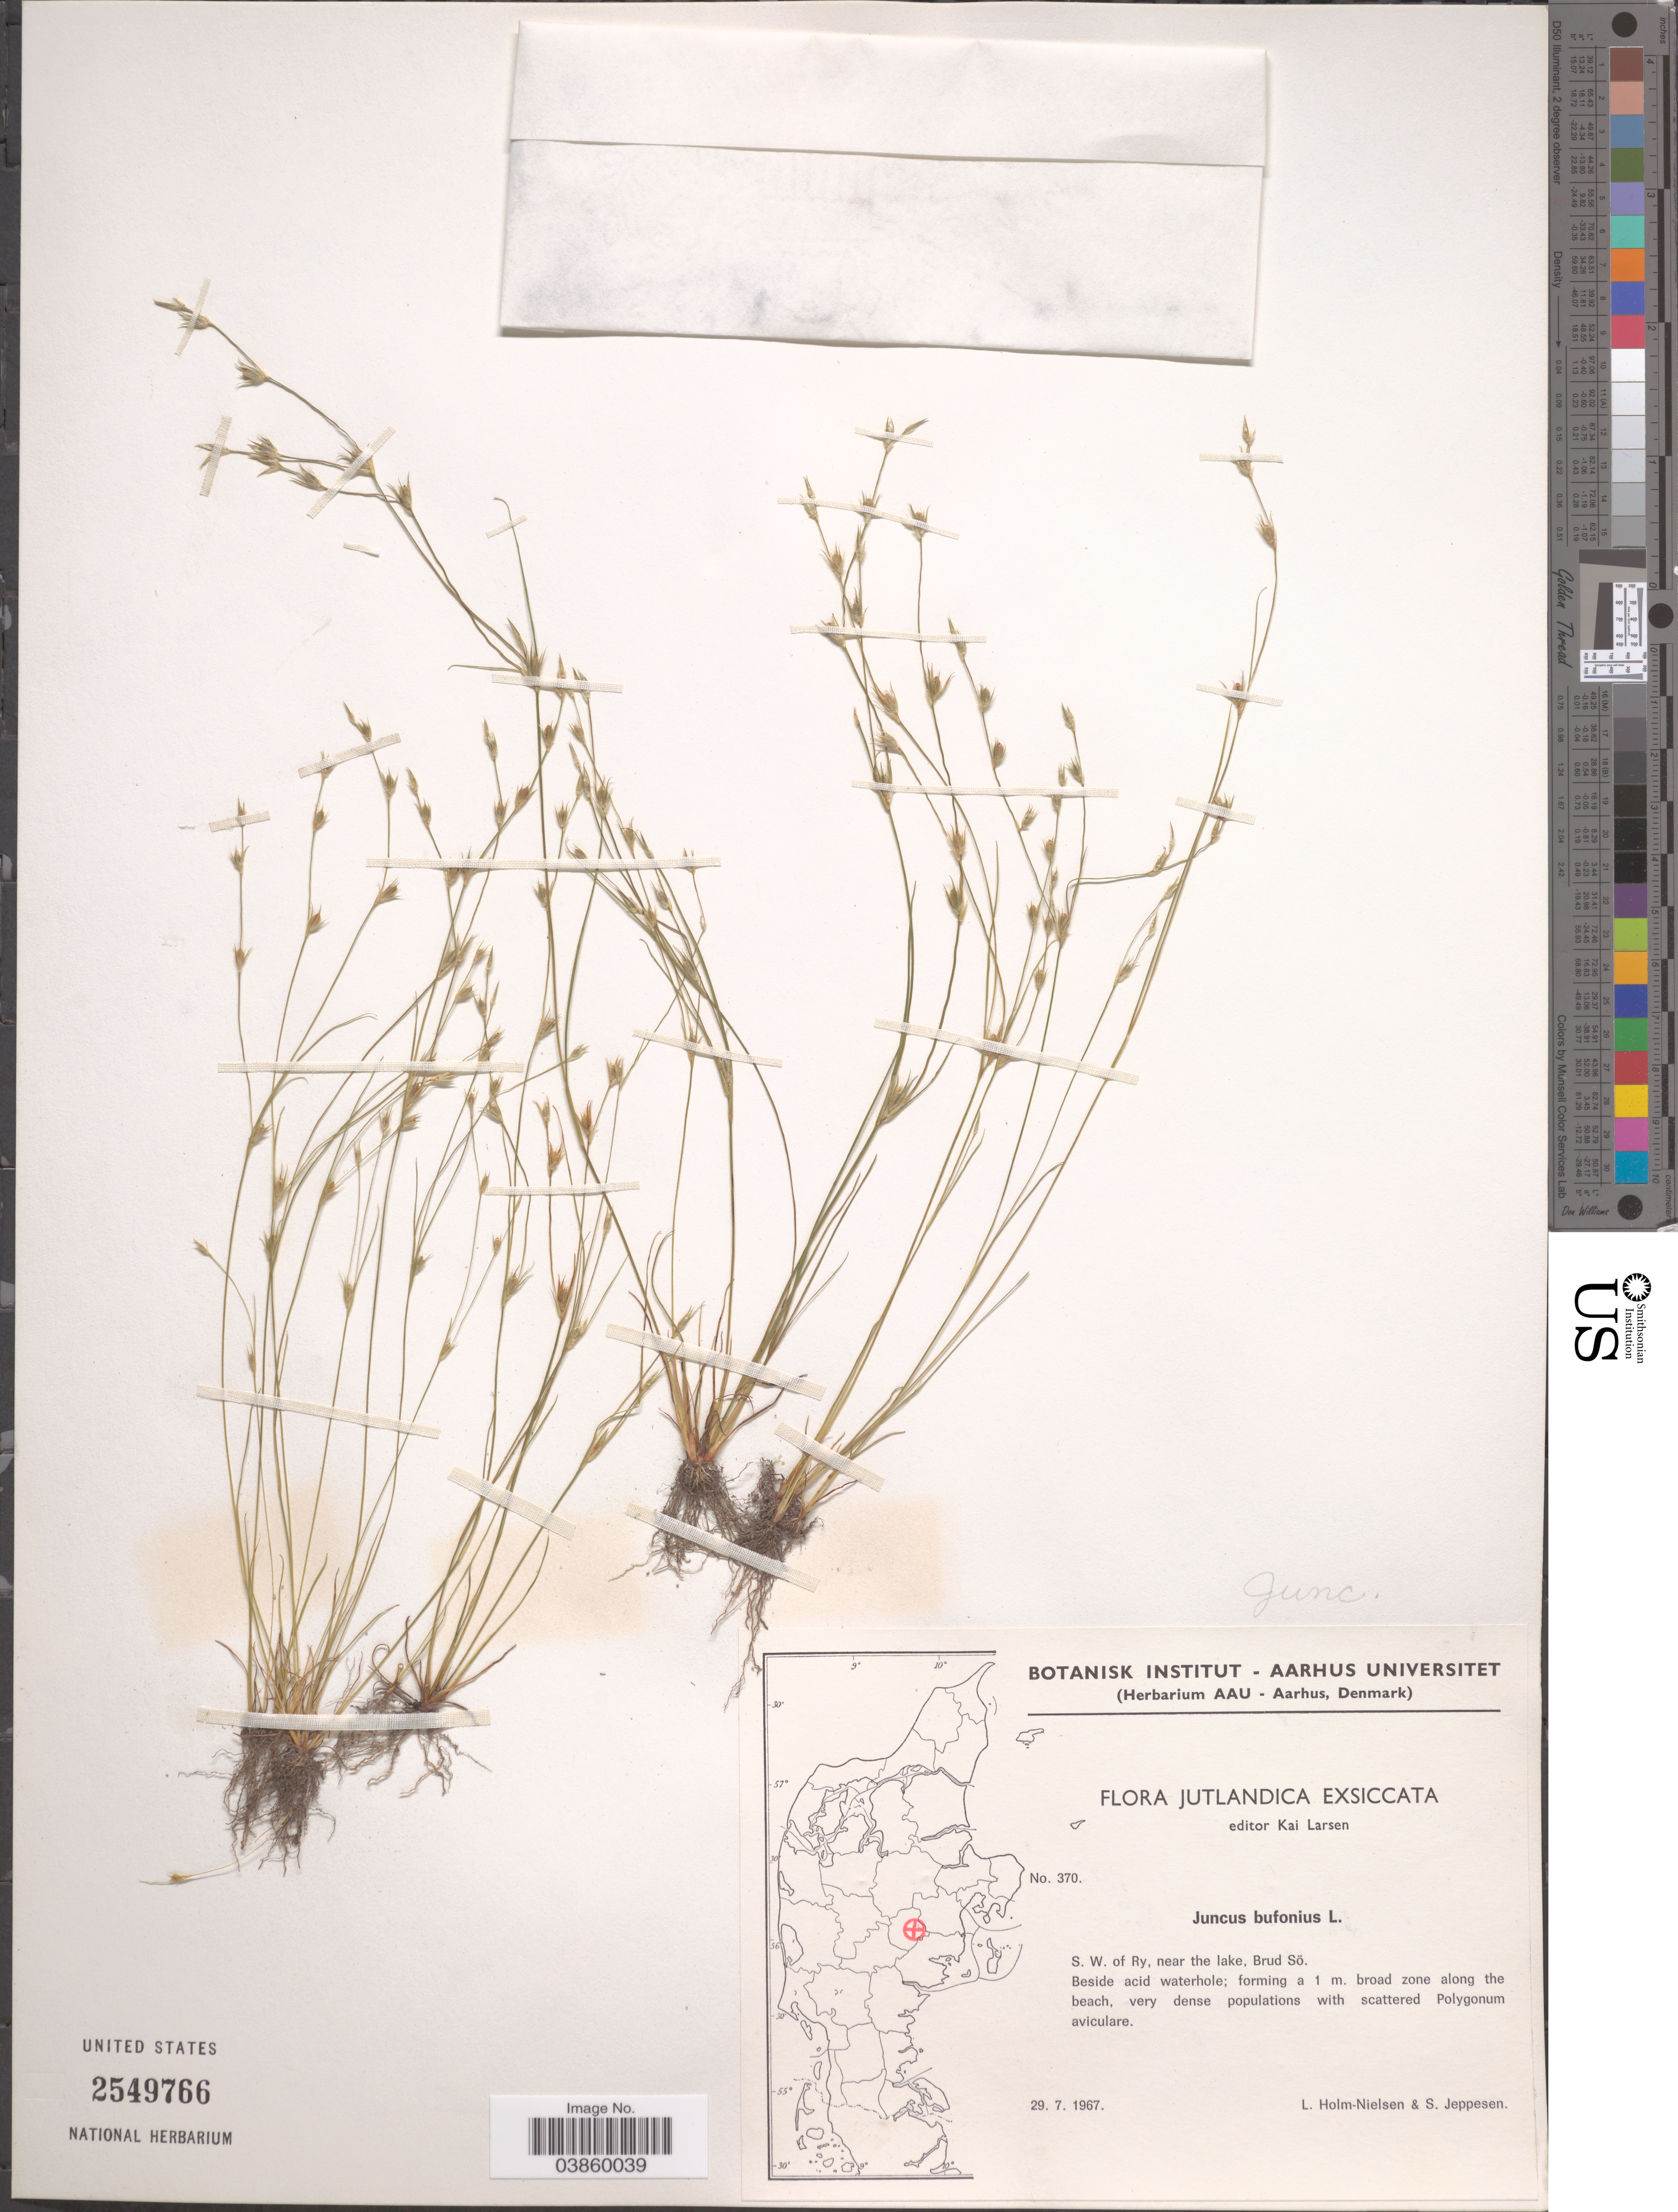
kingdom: Plantae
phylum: Tracheophyta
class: Liliopsida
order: Poales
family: Juncaceae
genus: Juncus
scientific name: Juncus bufonius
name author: L.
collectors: L. Holm-Nielsen & S. Jeppesen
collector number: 370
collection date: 1967-07-29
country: Denmark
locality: Jutlandica. S.W. of Ry, near the lake, Brud Sö. Beside acid waterhole; forming a 1 m. broad zone along the beach.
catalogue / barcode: US 2549766